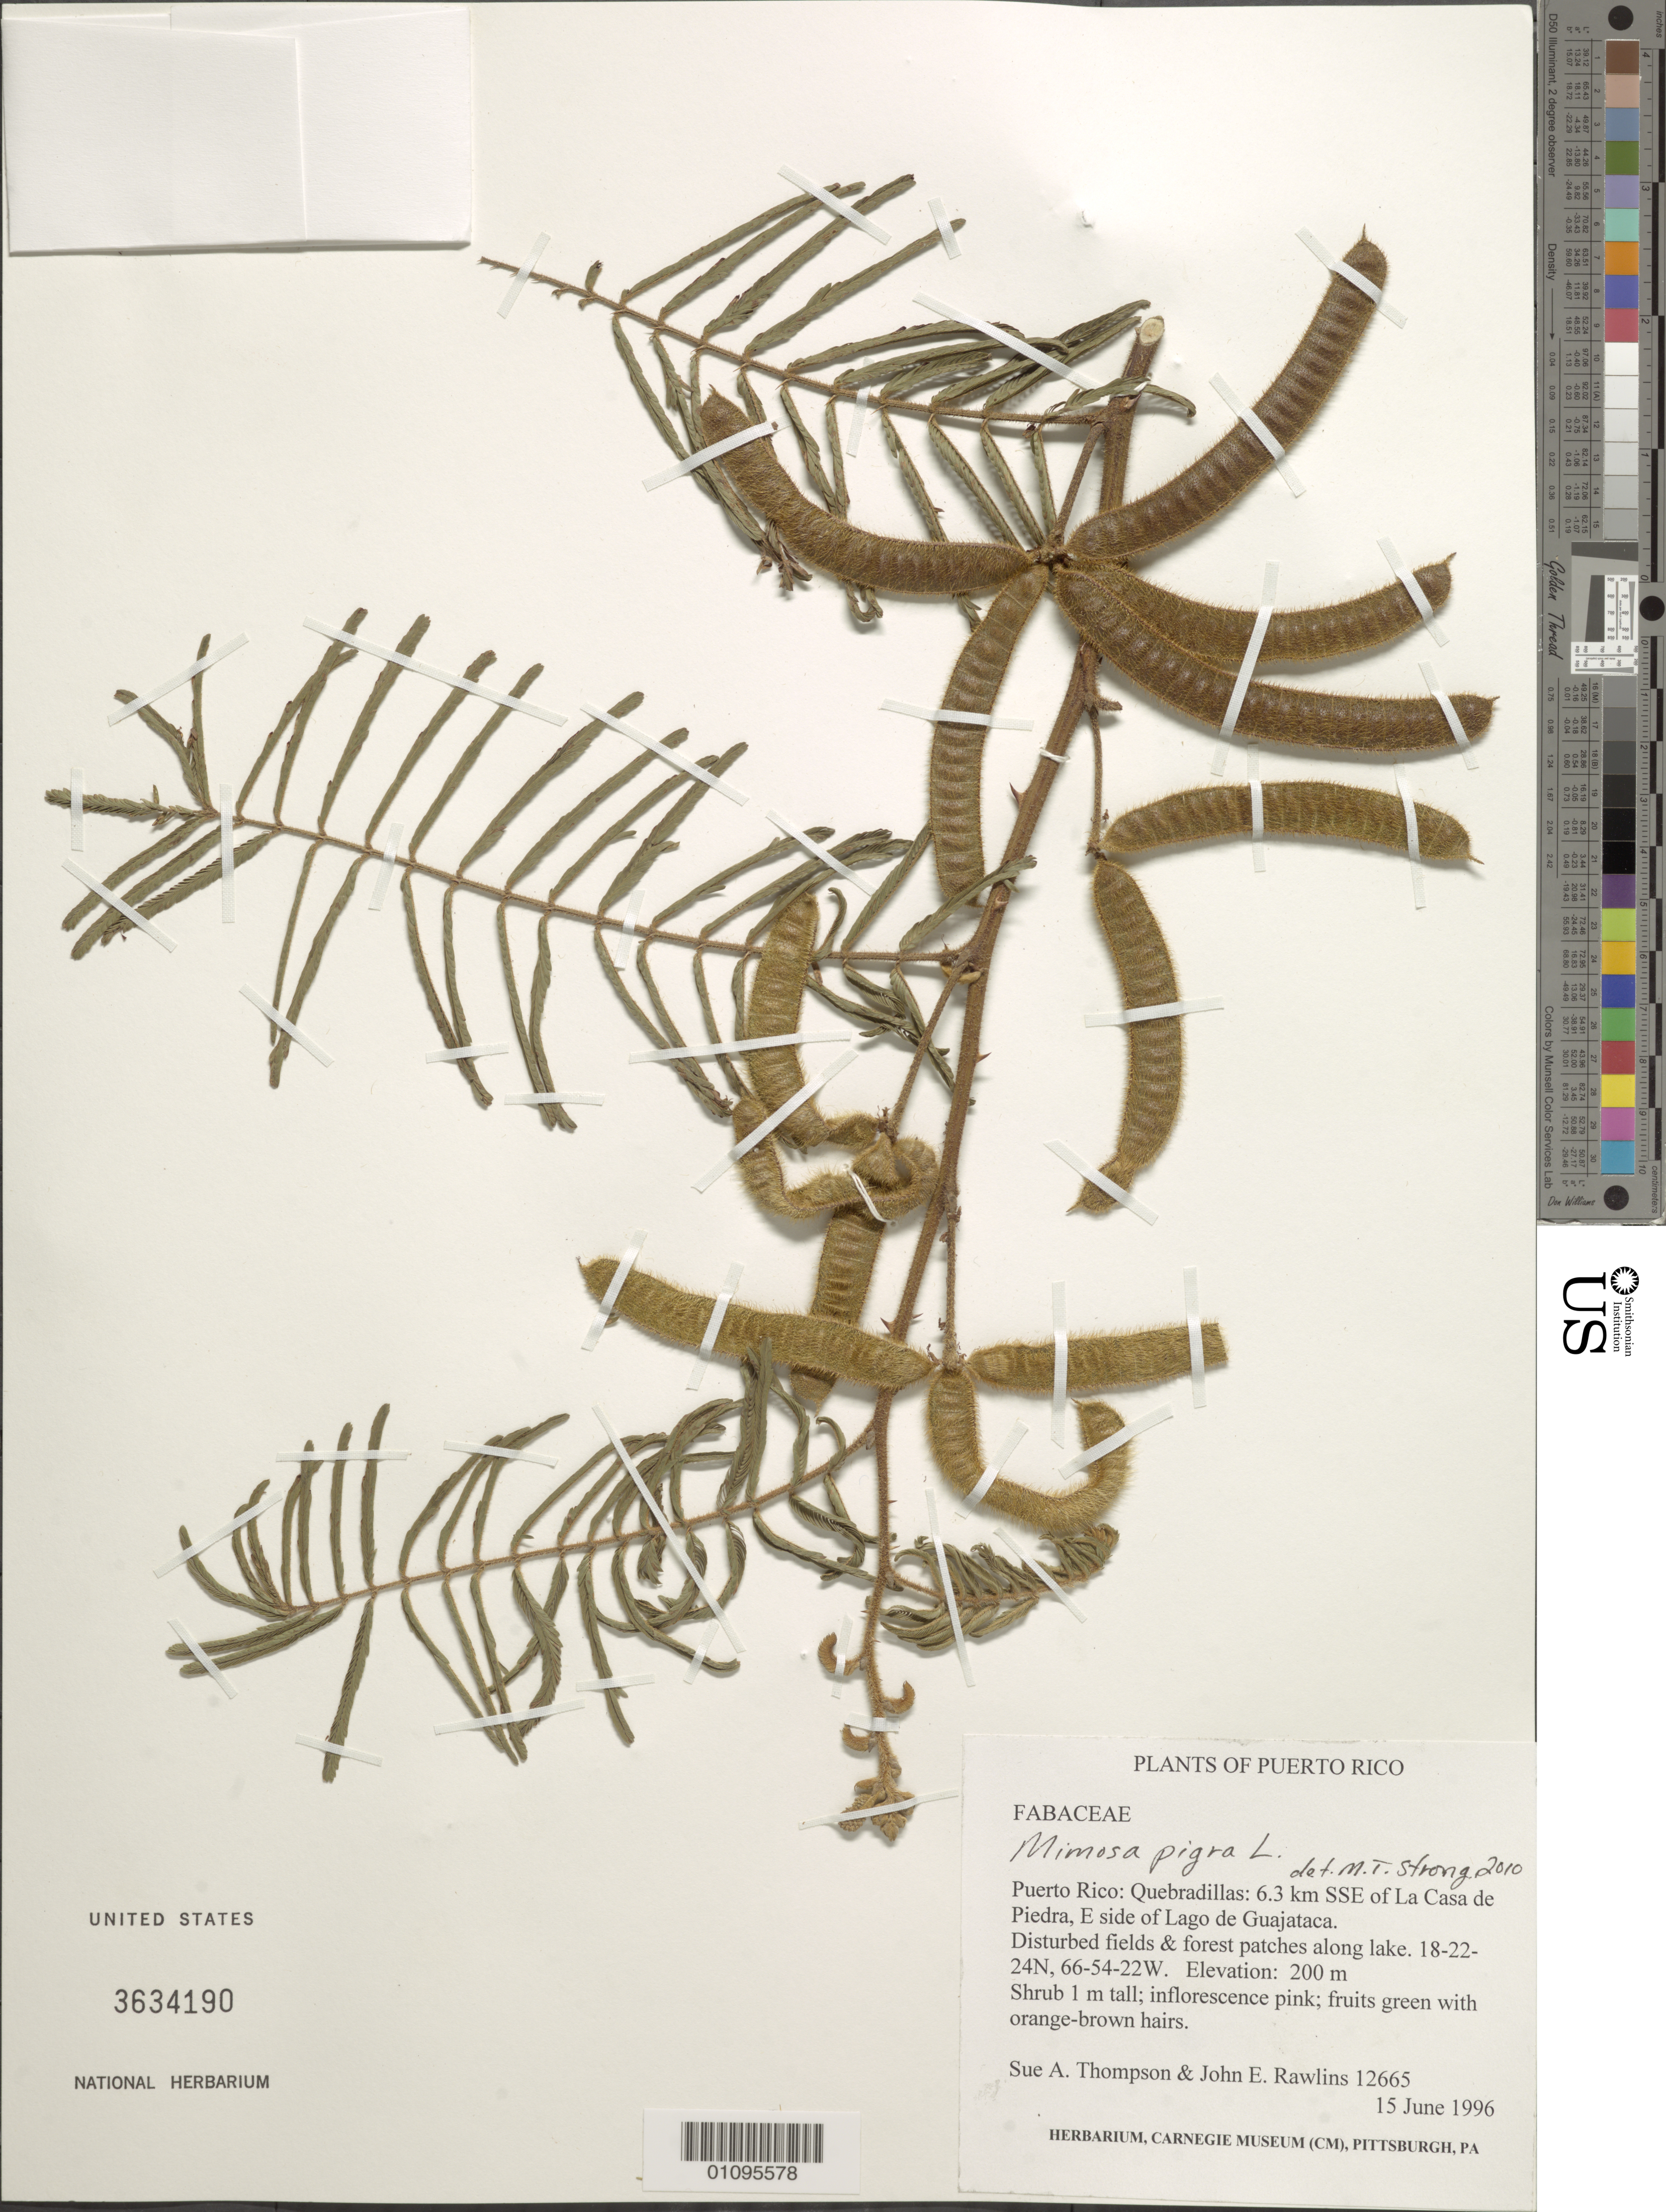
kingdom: Plantae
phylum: Tracheophyta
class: Magnoliopsida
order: Fabales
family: Fabaceae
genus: Mimosa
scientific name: Mimosa pigra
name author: L.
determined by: Strong, M. T., (US), Smithsonian Institution - National Museum of Natural History (UNITED STATES)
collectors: S. A. Thompson & J. Rawlins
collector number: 12665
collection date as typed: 15 Jun 1996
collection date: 1996-06-15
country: Puerto Rico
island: Puerto Rico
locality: Quebradillas: 6.3 km SSE of La Casa de Piedra, E side of Lago de Guajataca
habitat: Disturbed fields and forest patches along lake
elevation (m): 200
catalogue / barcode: US 3634190